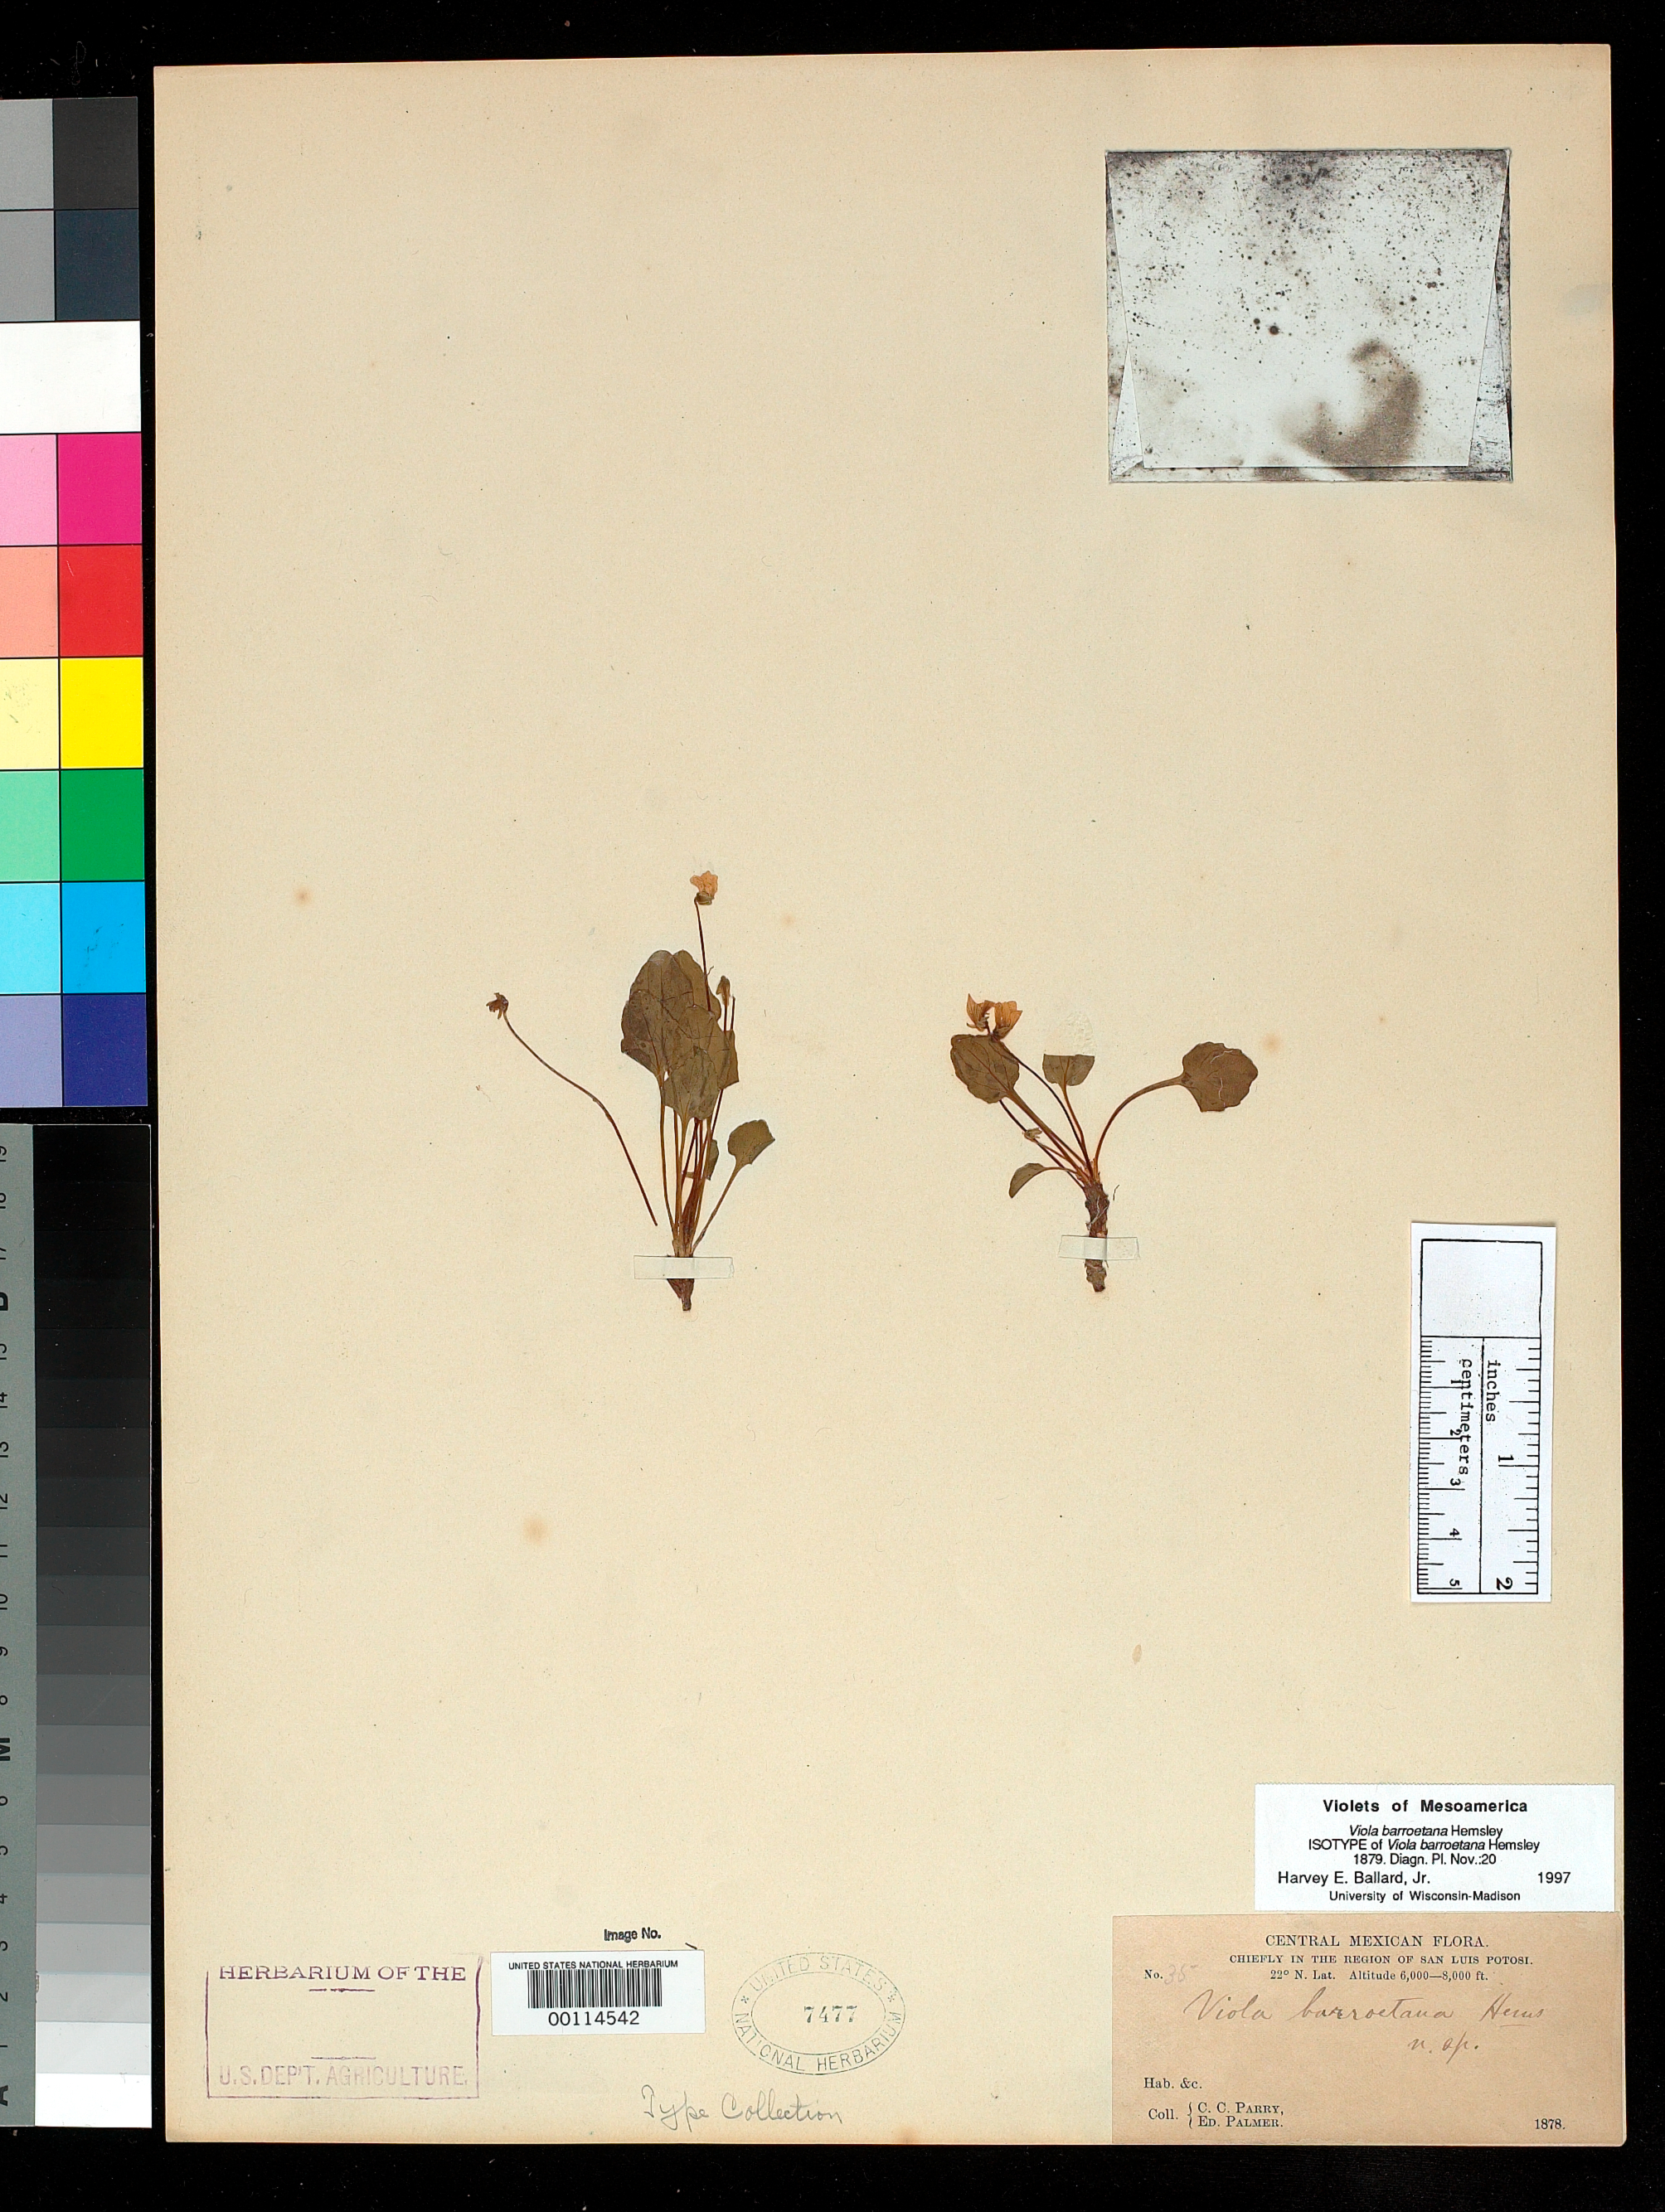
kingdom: Plantae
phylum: Tracheophyta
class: Magnoliopsida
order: Malpighiales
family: Violaceae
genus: Viola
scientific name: Viola barroetana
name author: W. Schaffn. ex Hemsl.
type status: Isotype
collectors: C. C. Parry & E. Palmer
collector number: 35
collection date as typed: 1878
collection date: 1878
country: Mexico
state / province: San Luis Potosi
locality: Cheifly in region of San Luis Potosi.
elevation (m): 1829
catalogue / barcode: US 7477